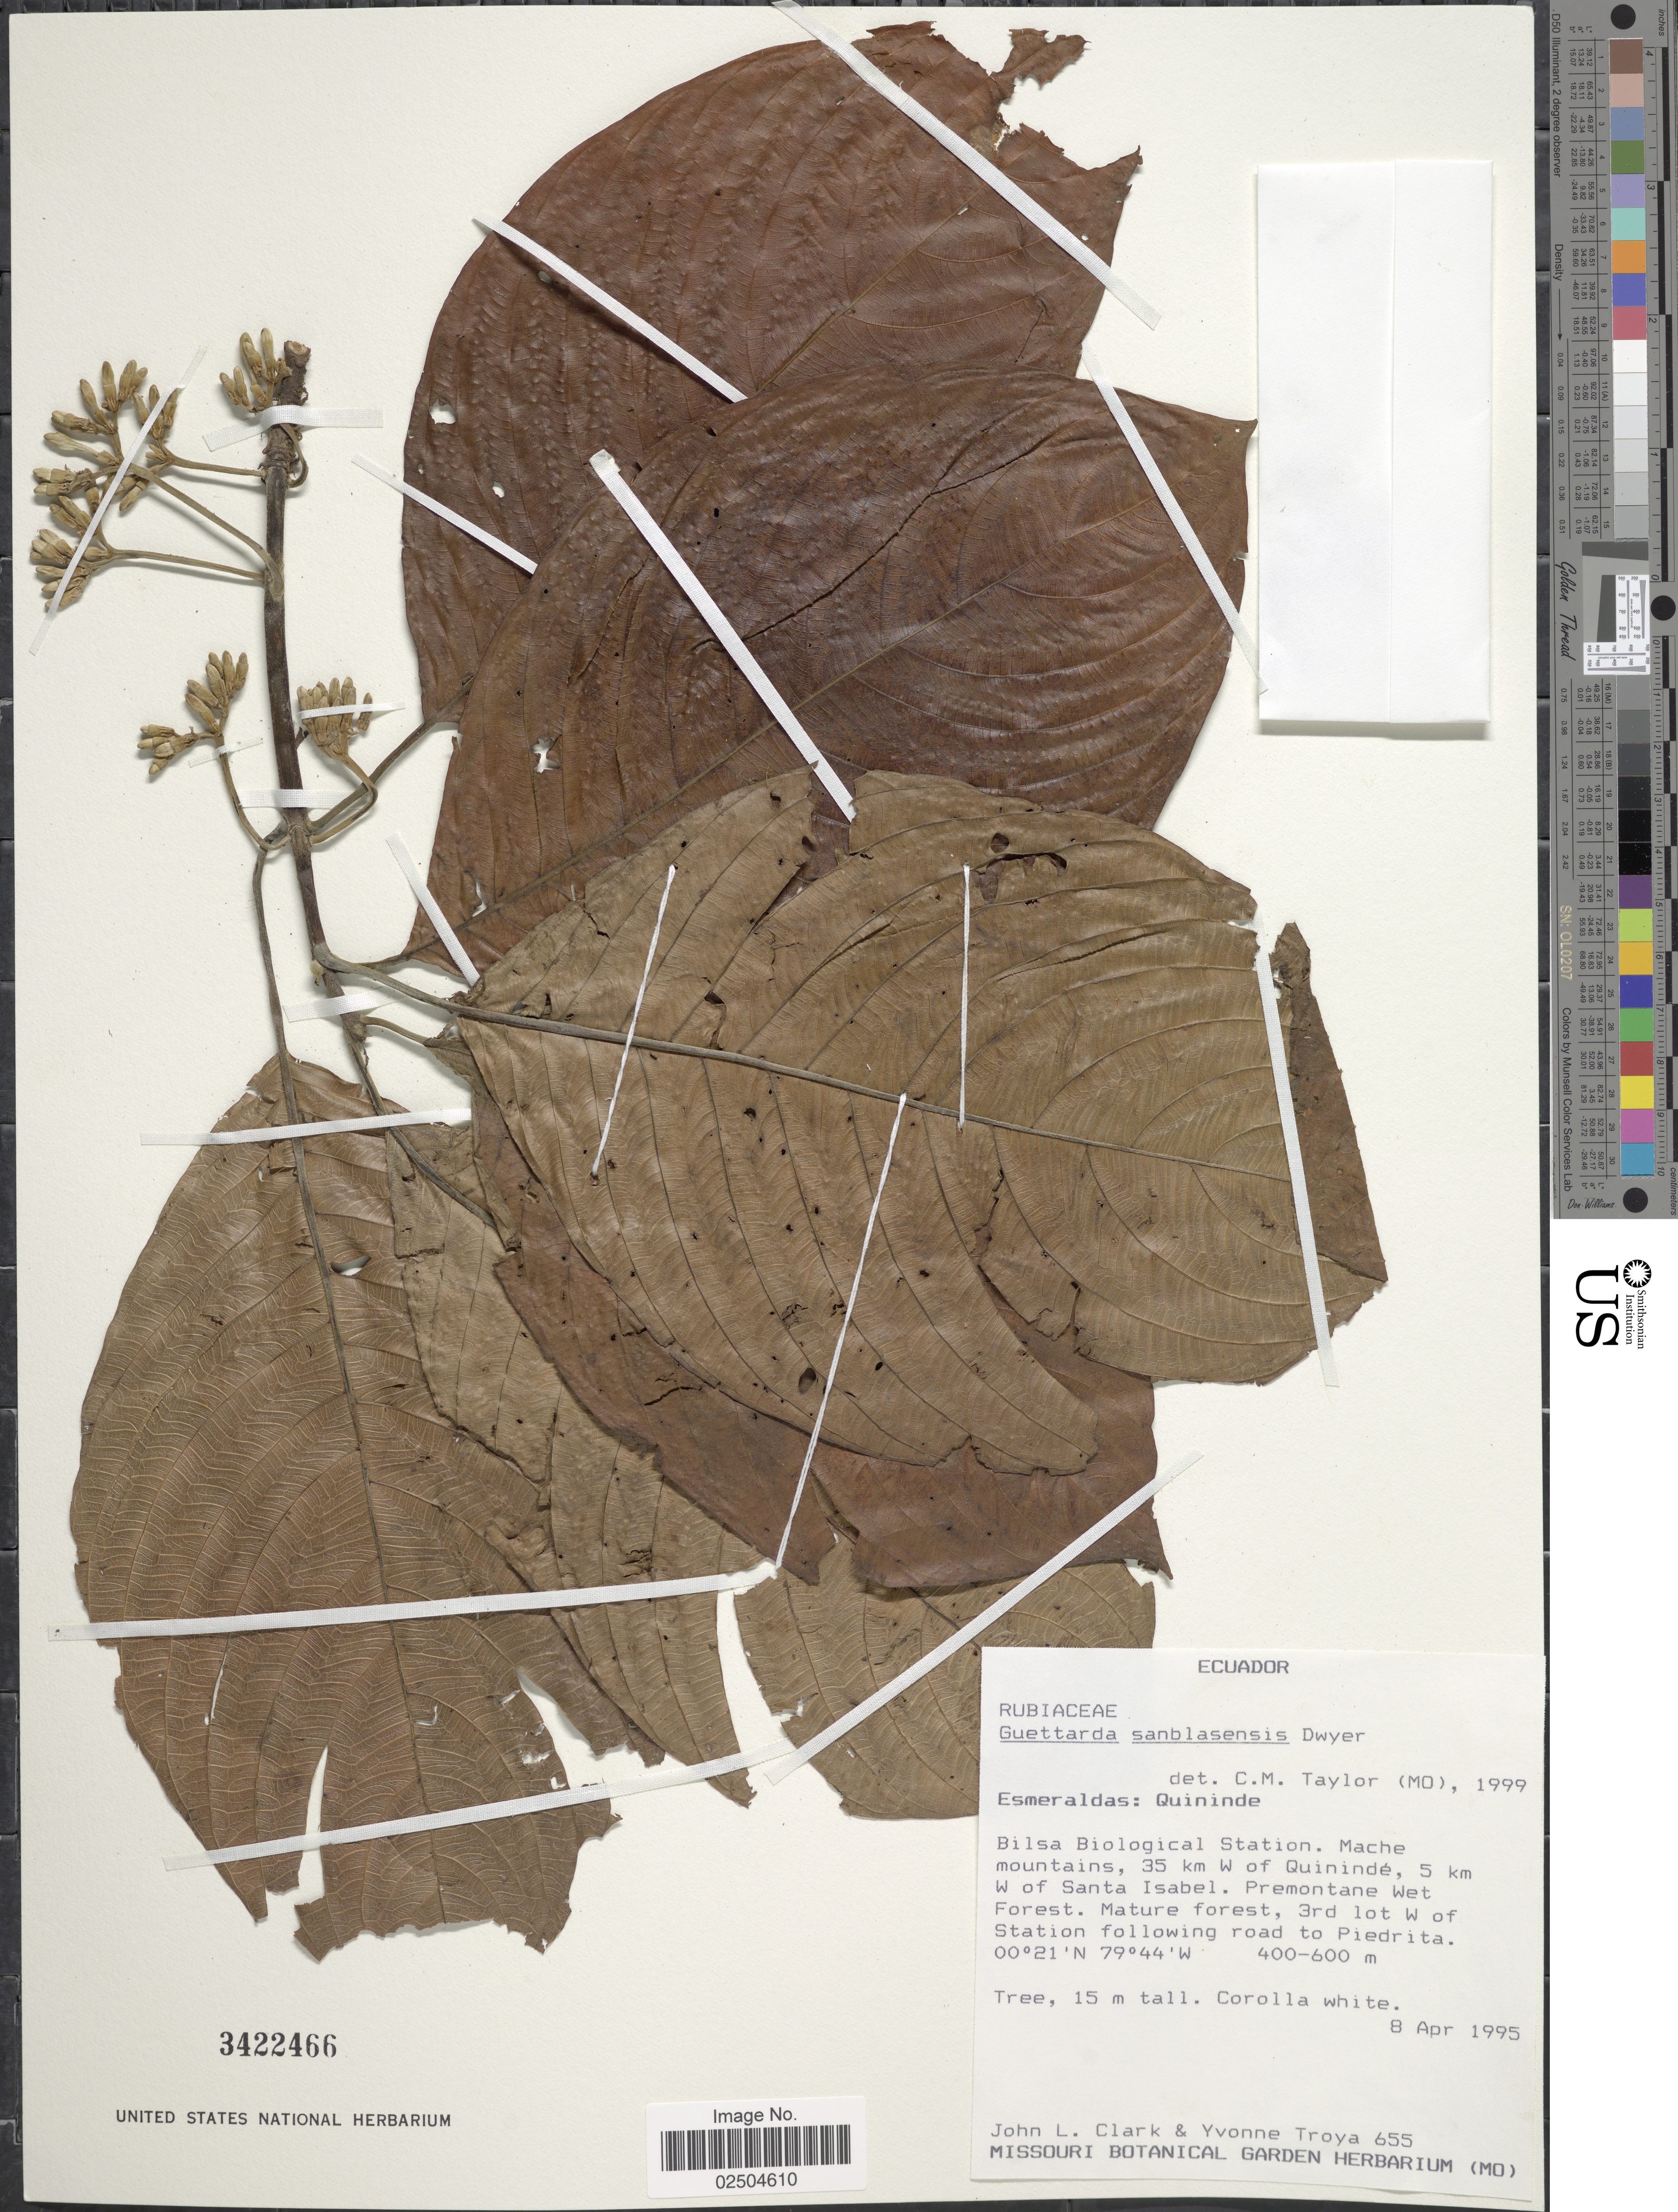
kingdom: Plantae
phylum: Tracheophyta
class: Magnoliopsida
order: Gentianales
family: Rubiaceae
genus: Guettarda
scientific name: Guettarda sanblasensis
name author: Dwyer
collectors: J. L. Clark & Y. Troya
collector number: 655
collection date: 1995-04-08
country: Ecuador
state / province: Esmeraldas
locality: Esmeraldas: Quininde, Bilsa Biological Station, Mache mountains, 35 km W of Quininde, 5 km W of Santa Isabel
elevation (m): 400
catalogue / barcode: US 3422466